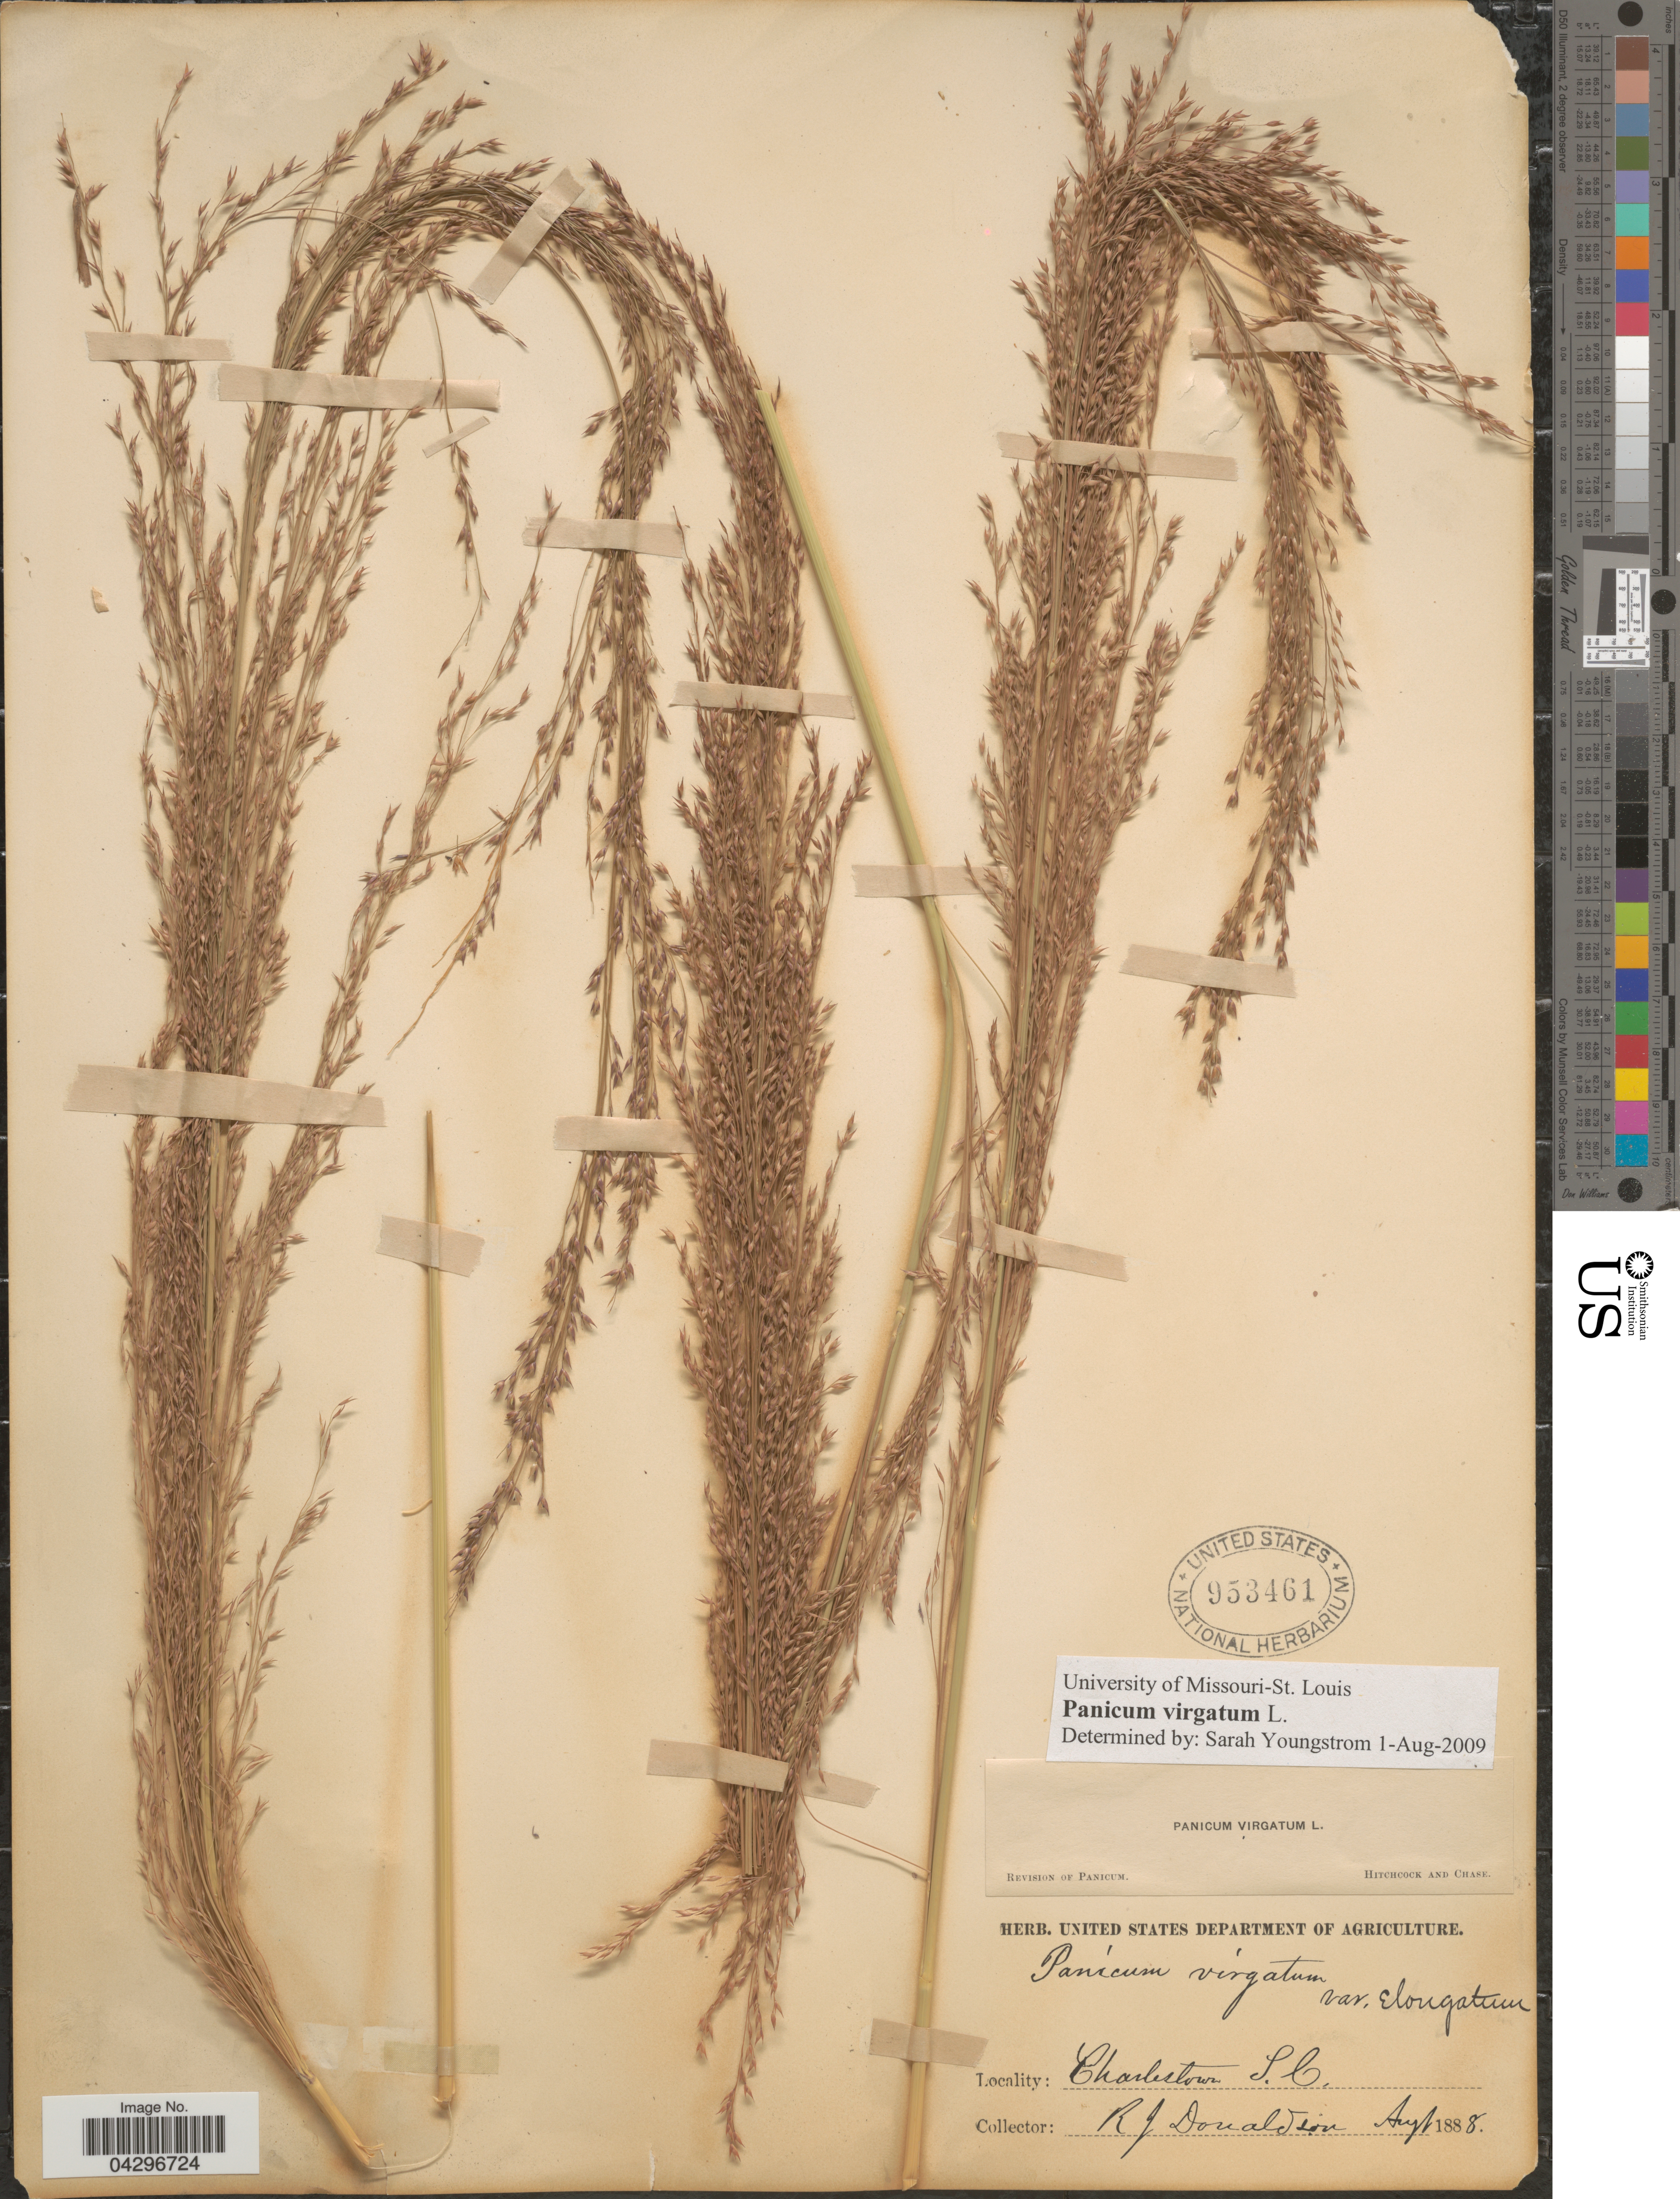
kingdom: Plantae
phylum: Tracheophyta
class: Liliopsida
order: Poales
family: Poaceae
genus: Panicum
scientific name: Panicum virgatum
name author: L.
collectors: R. Donaldson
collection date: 1888-08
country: United States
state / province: South Carolina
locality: Charleston.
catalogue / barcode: US 953461